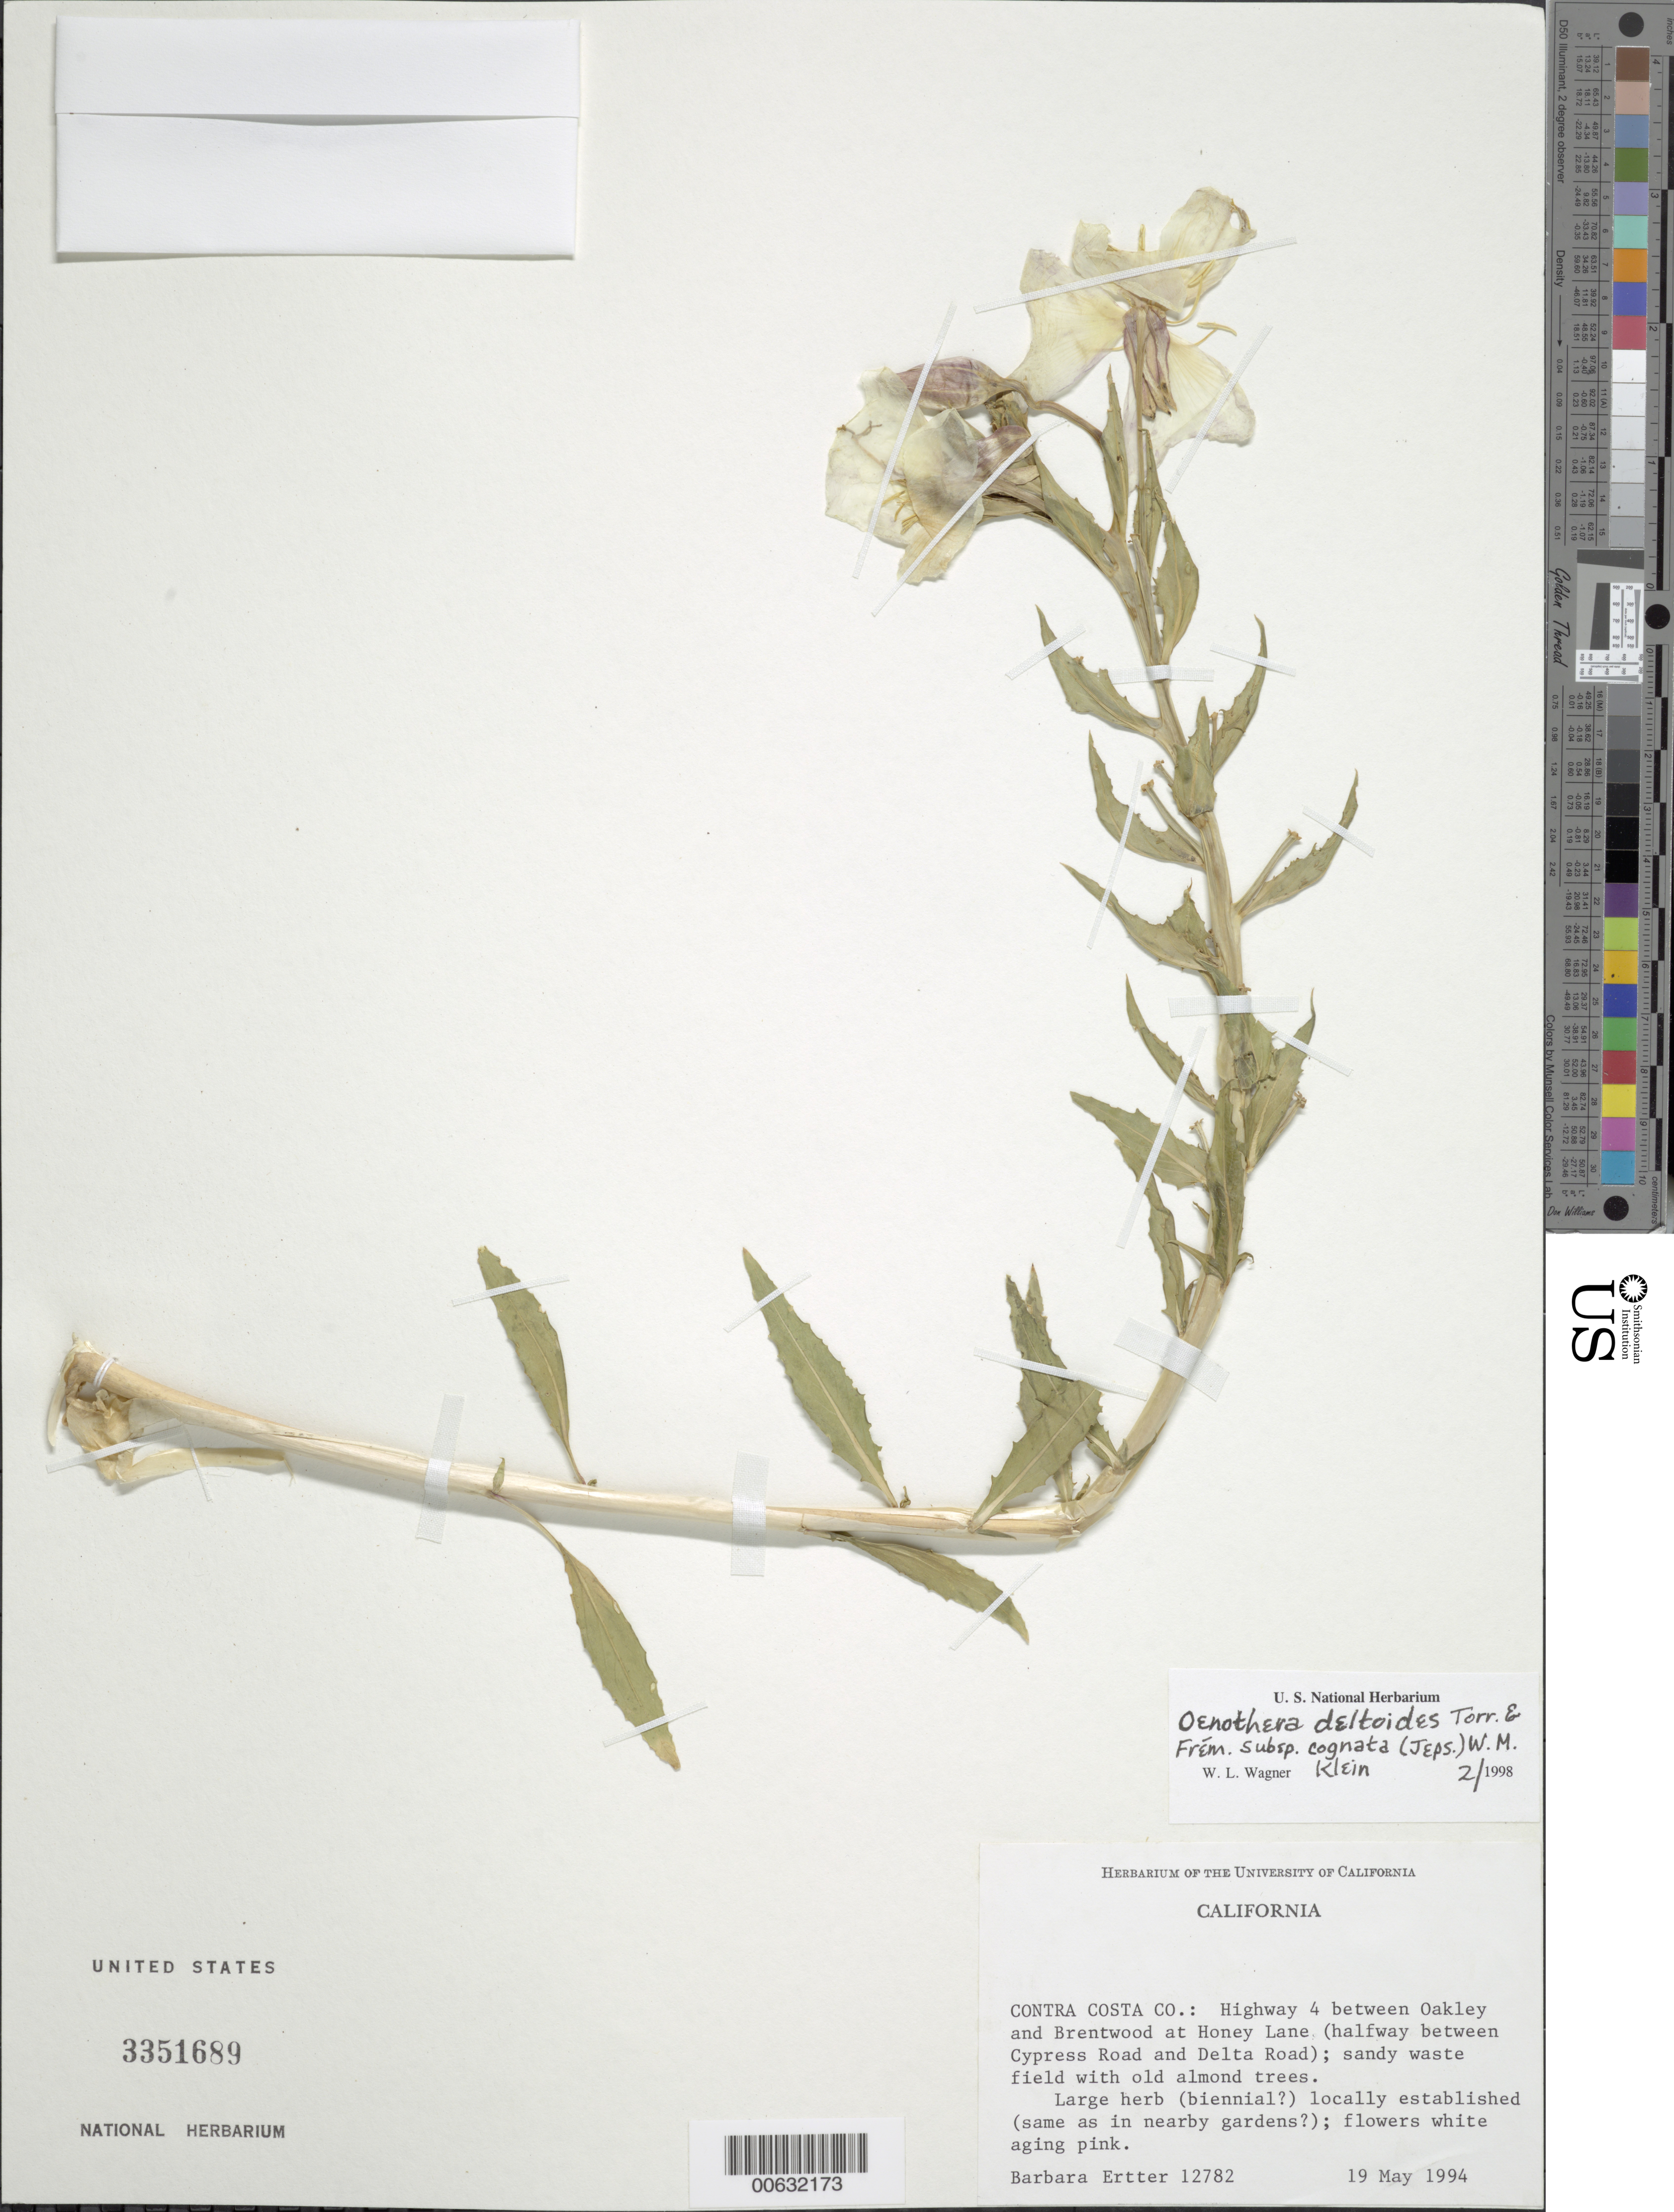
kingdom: Plantae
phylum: Tracheophyta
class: Magnoliopsida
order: Myrtales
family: Onagraceae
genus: Oenothera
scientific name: Oenothera deltoides subsp. cognata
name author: (Jeps.) W.M. Klein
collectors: B. Ertter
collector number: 12782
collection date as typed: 19 May 1994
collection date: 1994-05-19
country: United States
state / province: California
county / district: Contra Costa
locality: Hwy 4 between Oakley and Brentwood at Honey Lane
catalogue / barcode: US 3351689